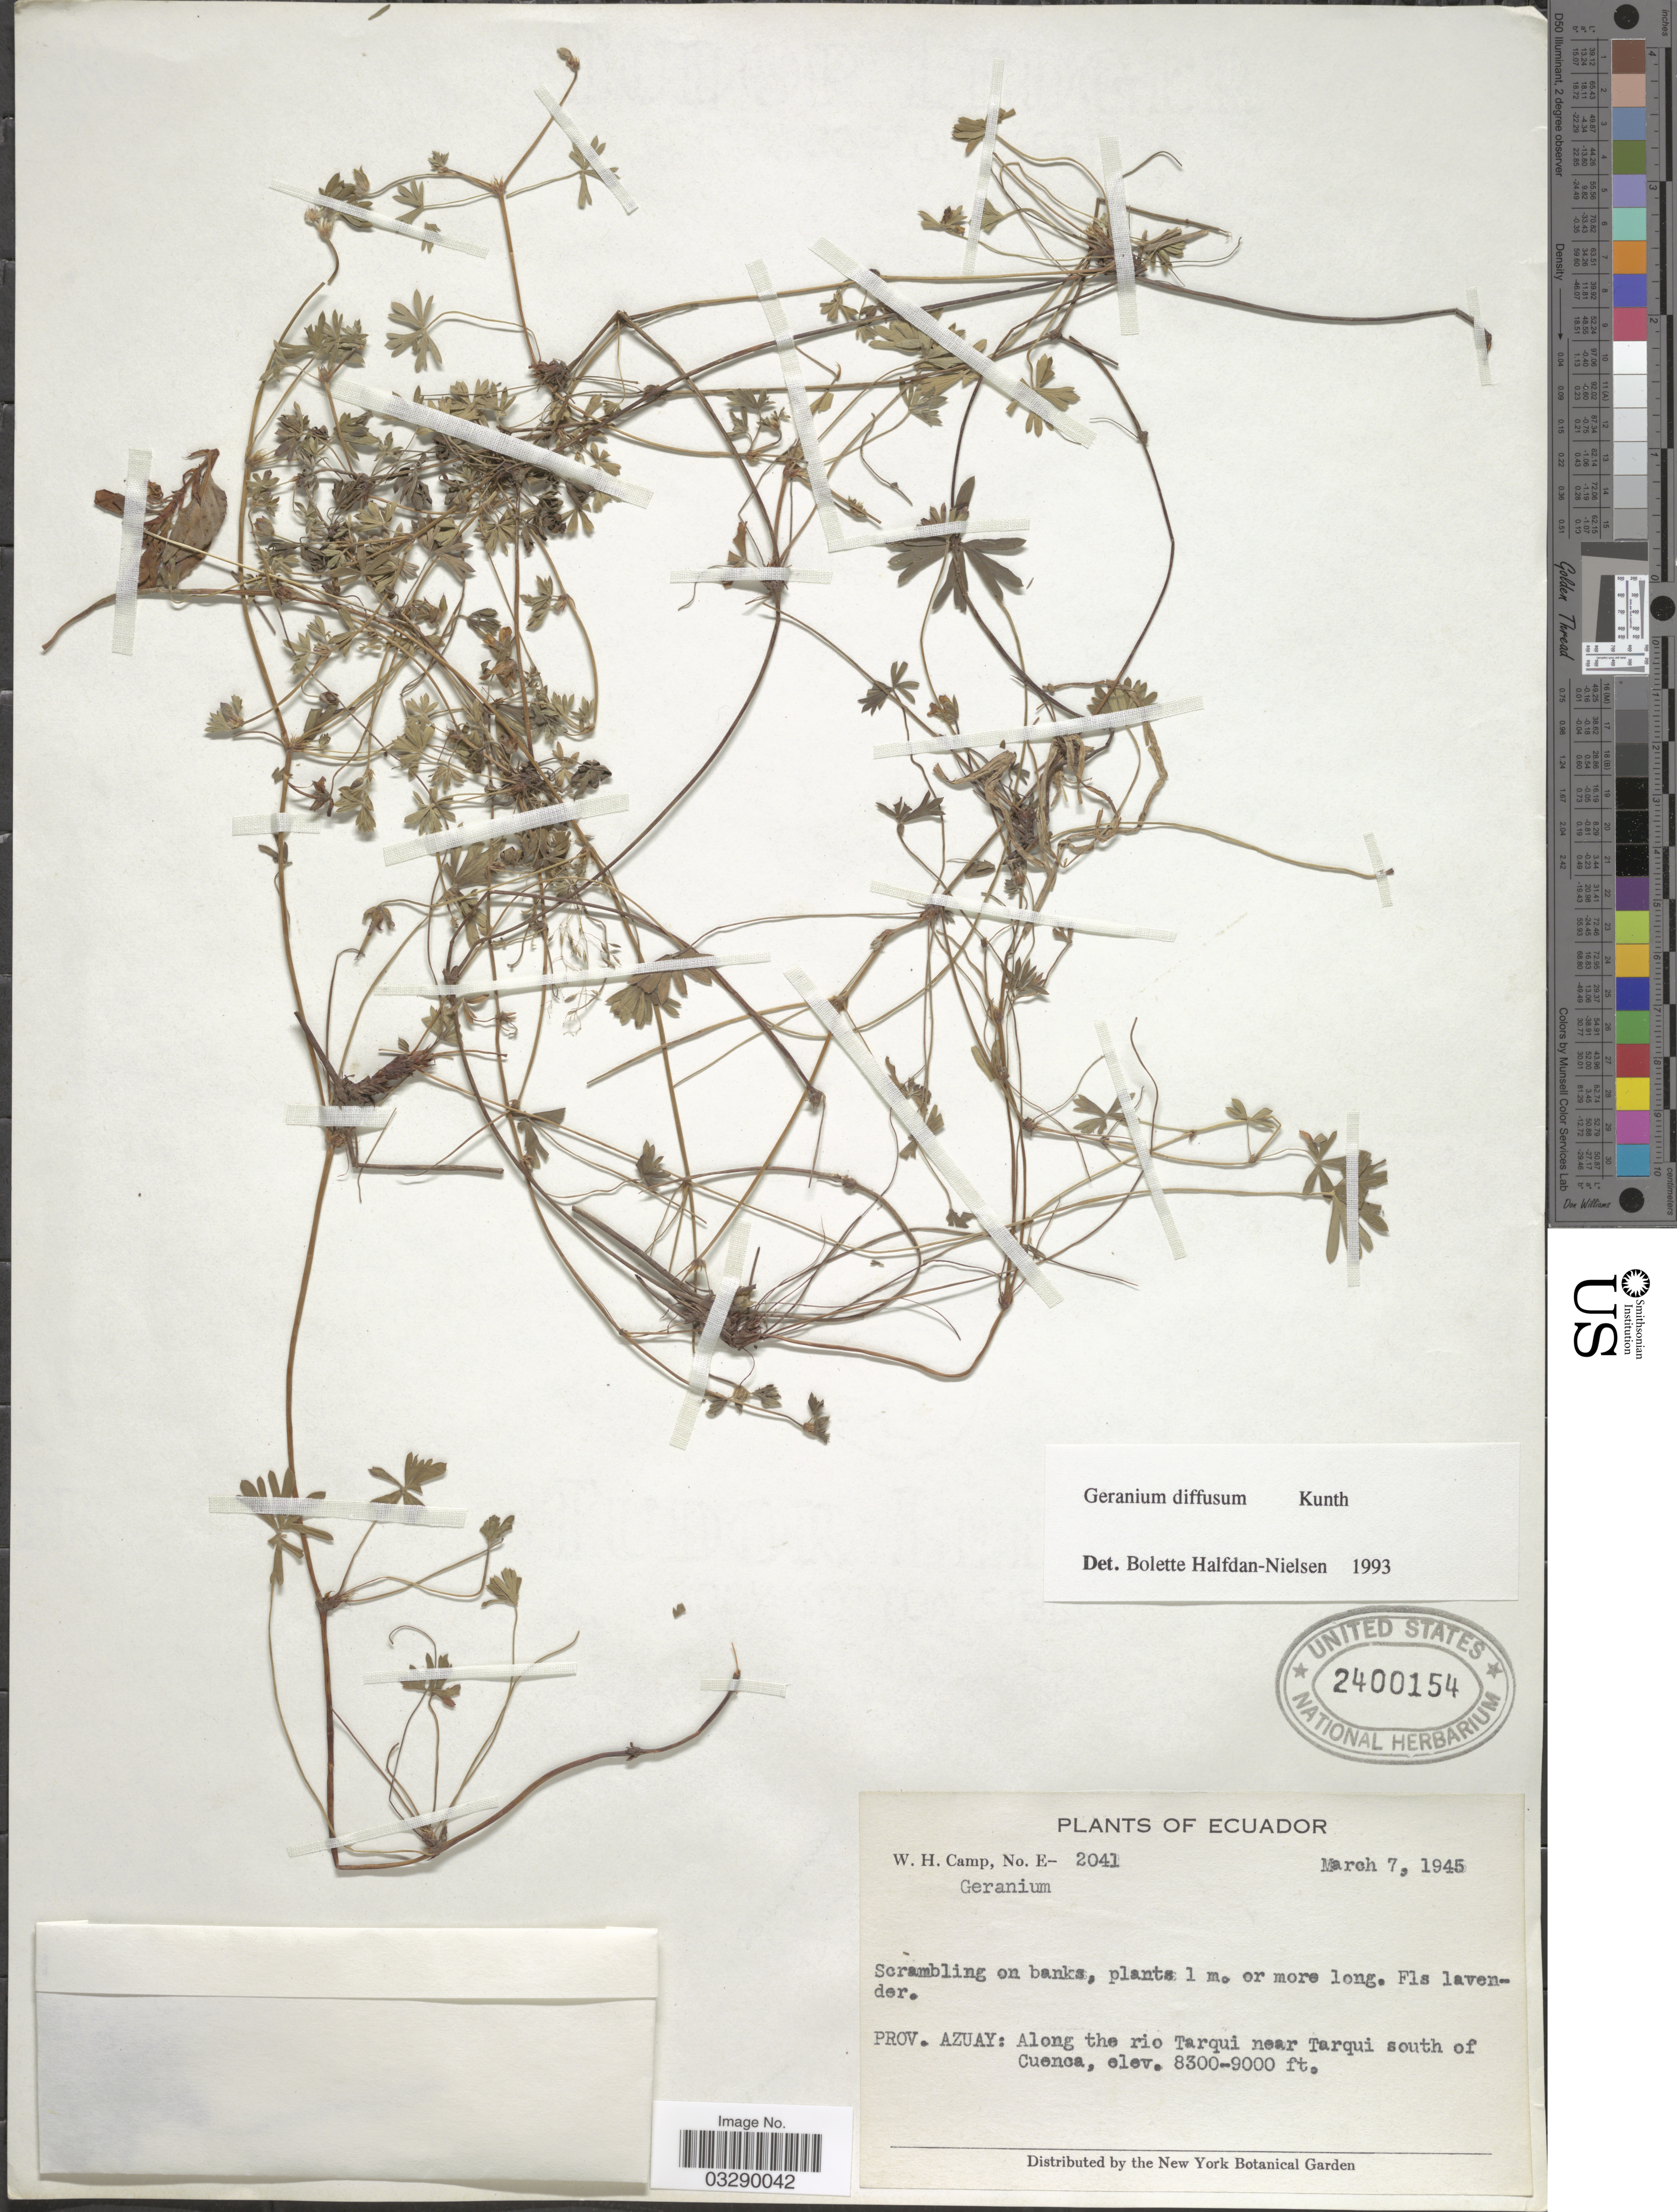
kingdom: Plantae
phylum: Tracheophyta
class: Magnoliopsida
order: Geraniales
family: Geraniaceae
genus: Geranium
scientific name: Geranium diffusum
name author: Kunth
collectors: W. H. Camp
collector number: E-2041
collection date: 1945-03-07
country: Ecuador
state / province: Azuay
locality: Along the rio Tarqui near Tarqui south of Cuenca.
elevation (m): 2530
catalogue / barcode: US 2400154